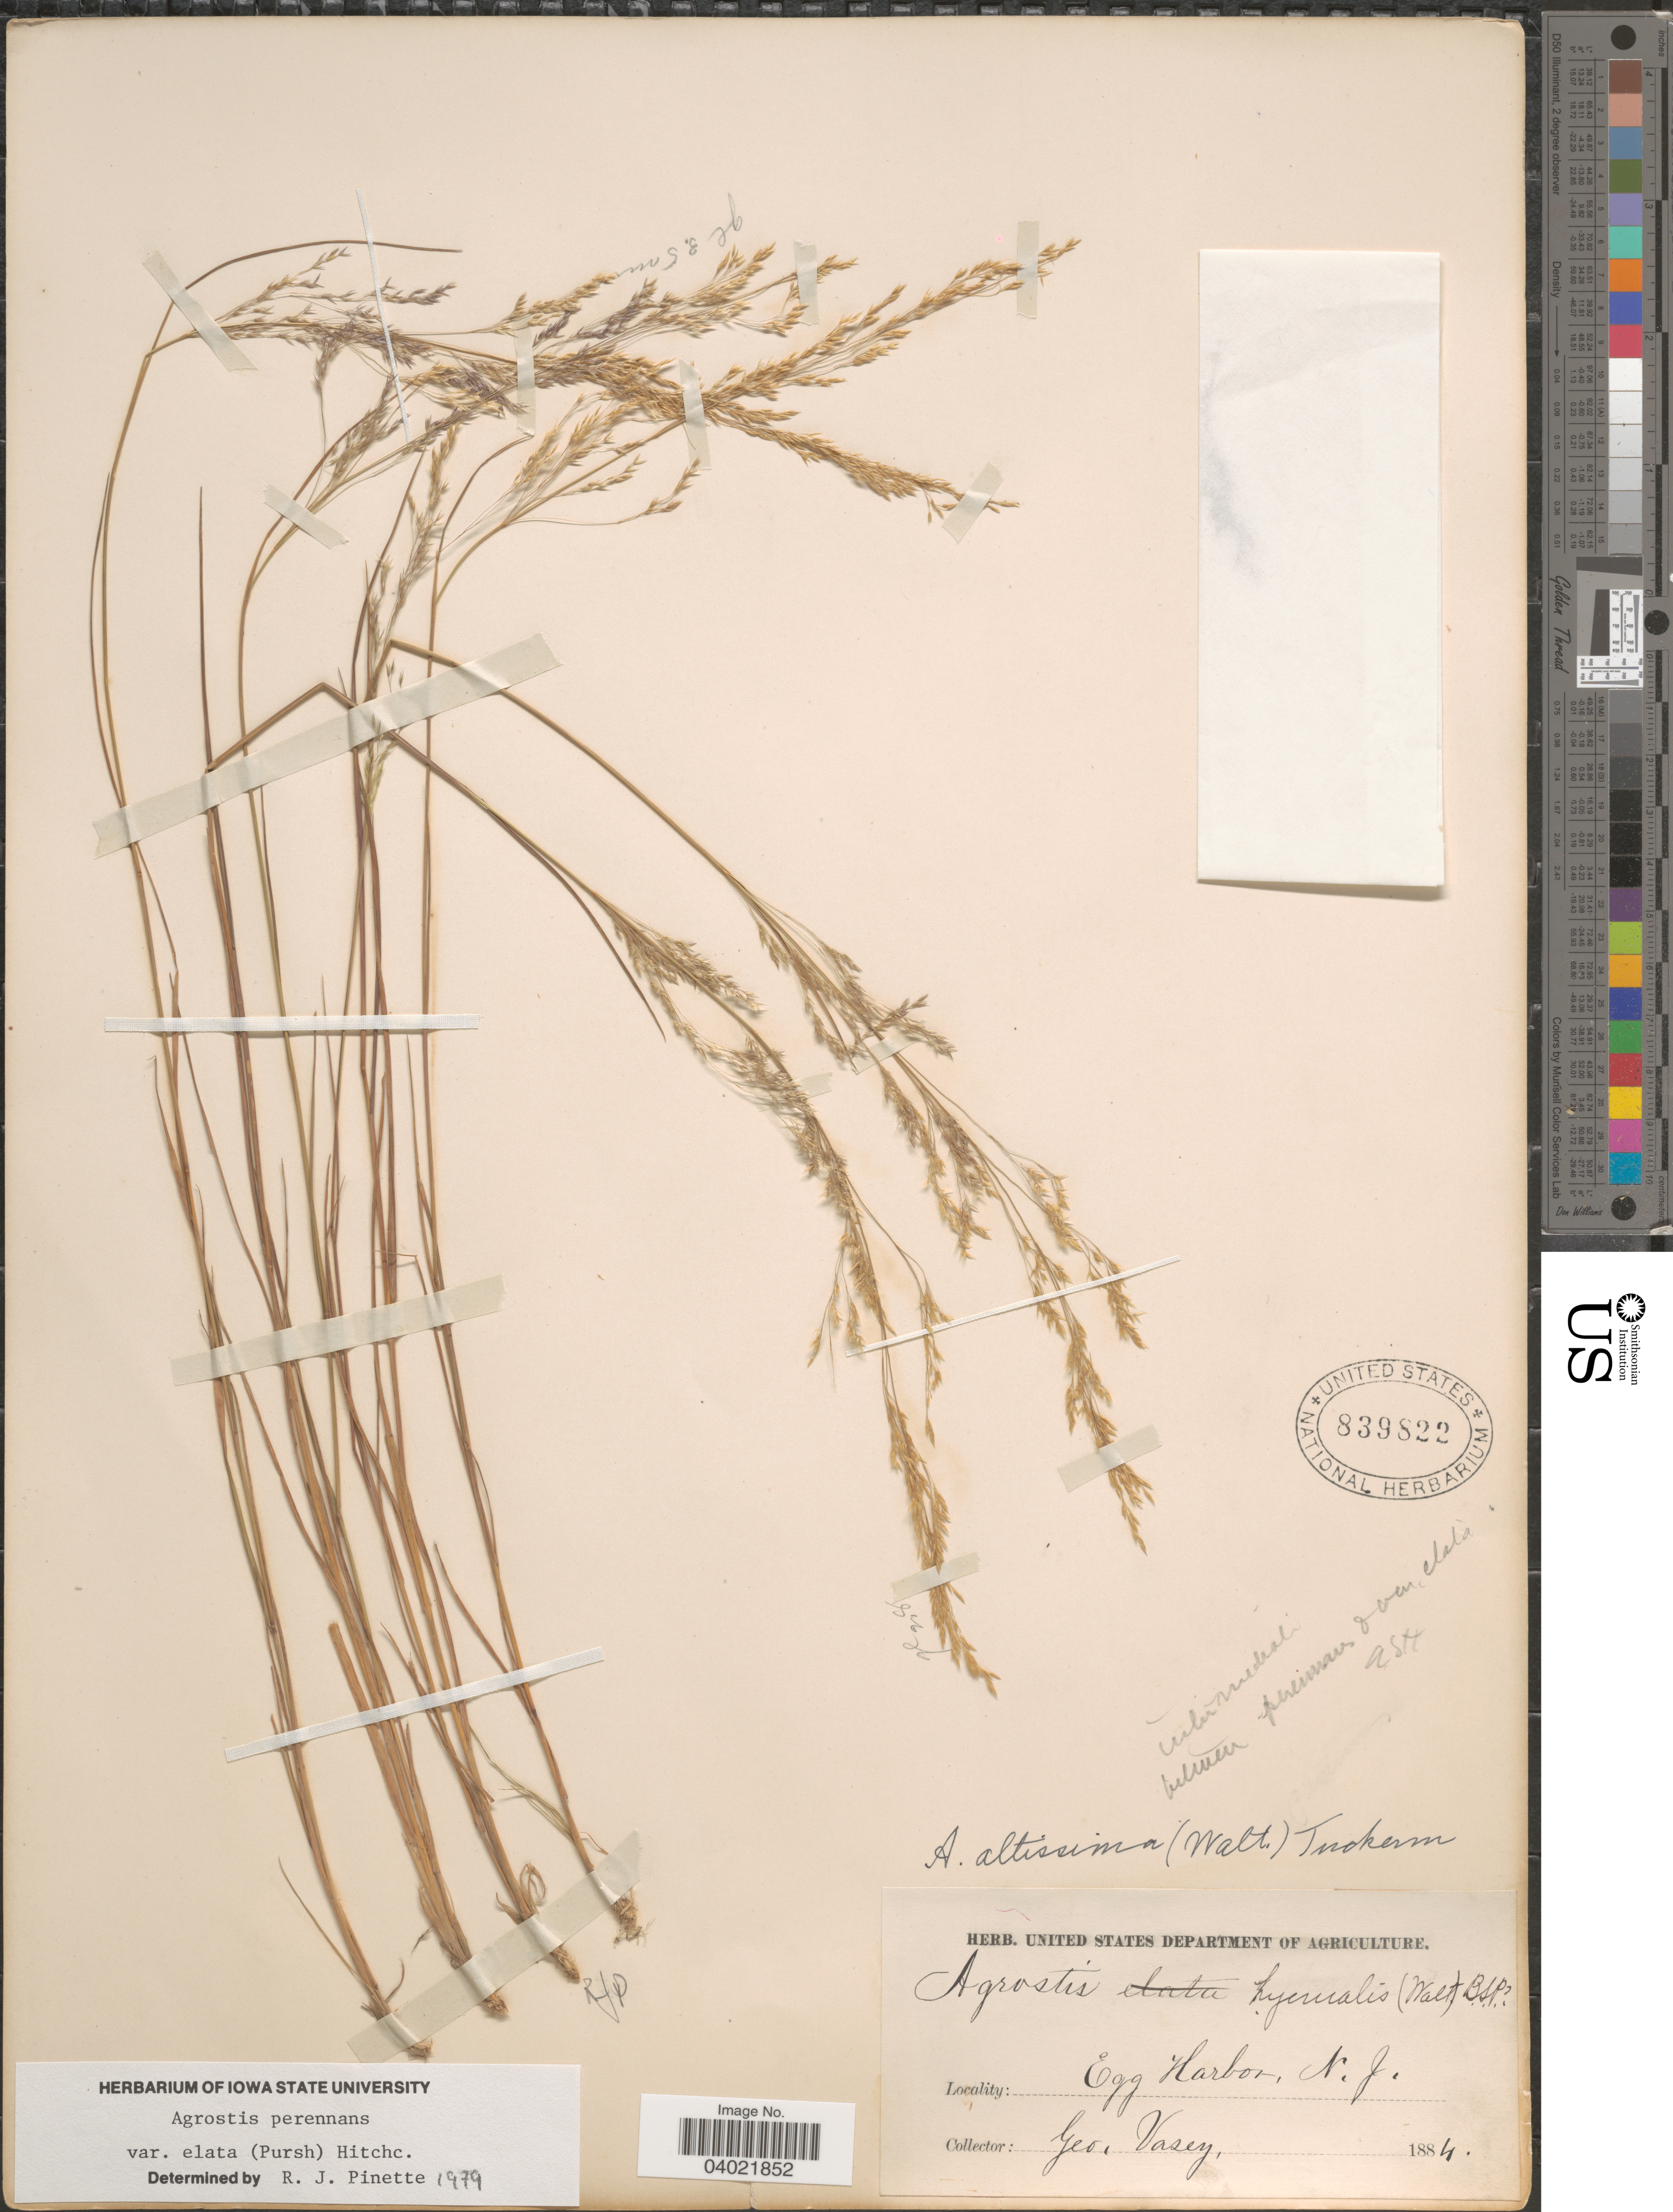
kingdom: Plantae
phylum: Tracheophyta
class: Liliopsida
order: Poales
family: Poaceae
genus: Agrostis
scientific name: Agrostis perennans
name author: (Walter) Tuck.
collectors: G. R. Vasey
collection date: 1884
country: United States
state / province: New Jersey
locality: Egg Harbor.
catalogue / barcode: US 839822